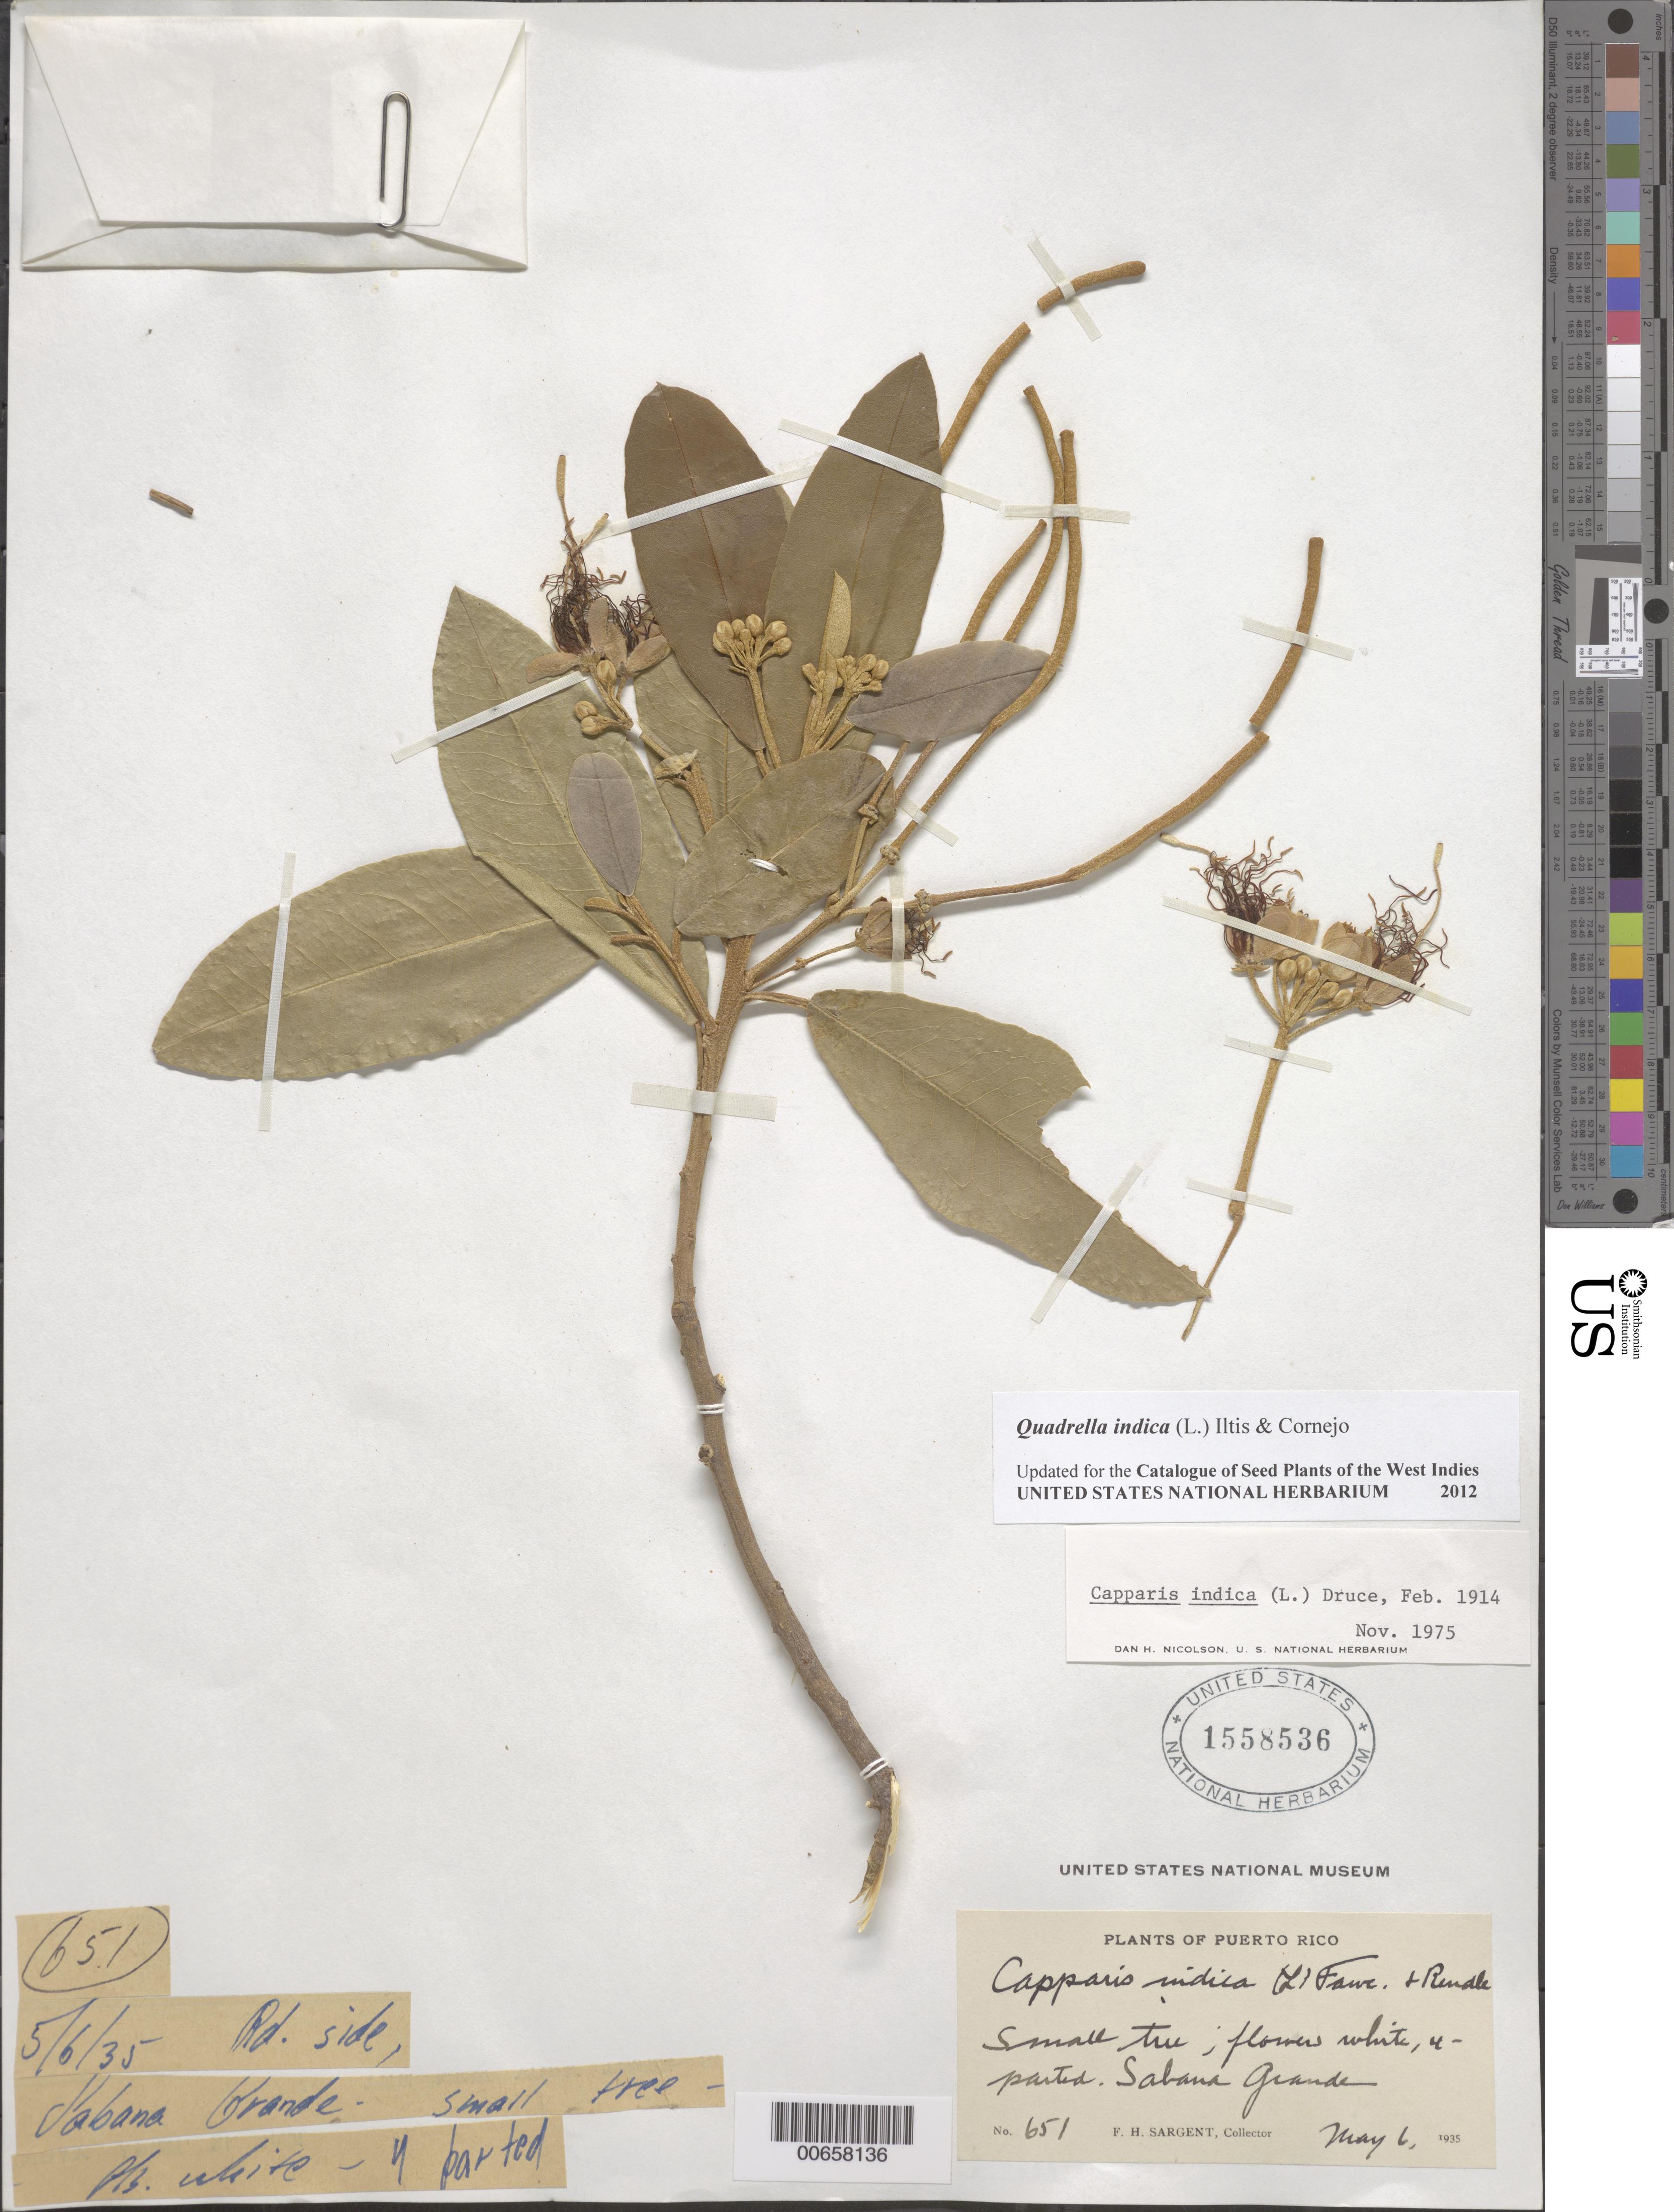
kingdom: Plantae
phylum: Tracheophyta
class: Magnoliopsida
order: Brassicales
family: Capparaceae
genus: Capparis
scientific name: Capparis indica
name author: (L.) Fawc. & Rendle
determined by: Nicolson, Dan H.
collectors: F. H. Sargent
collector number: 651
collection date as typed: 06 May 1935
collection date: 1935-05-06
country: Puerto Rico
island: Greater Antilles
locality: Sabana Grande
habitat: Roadside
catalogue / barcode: US 1558536